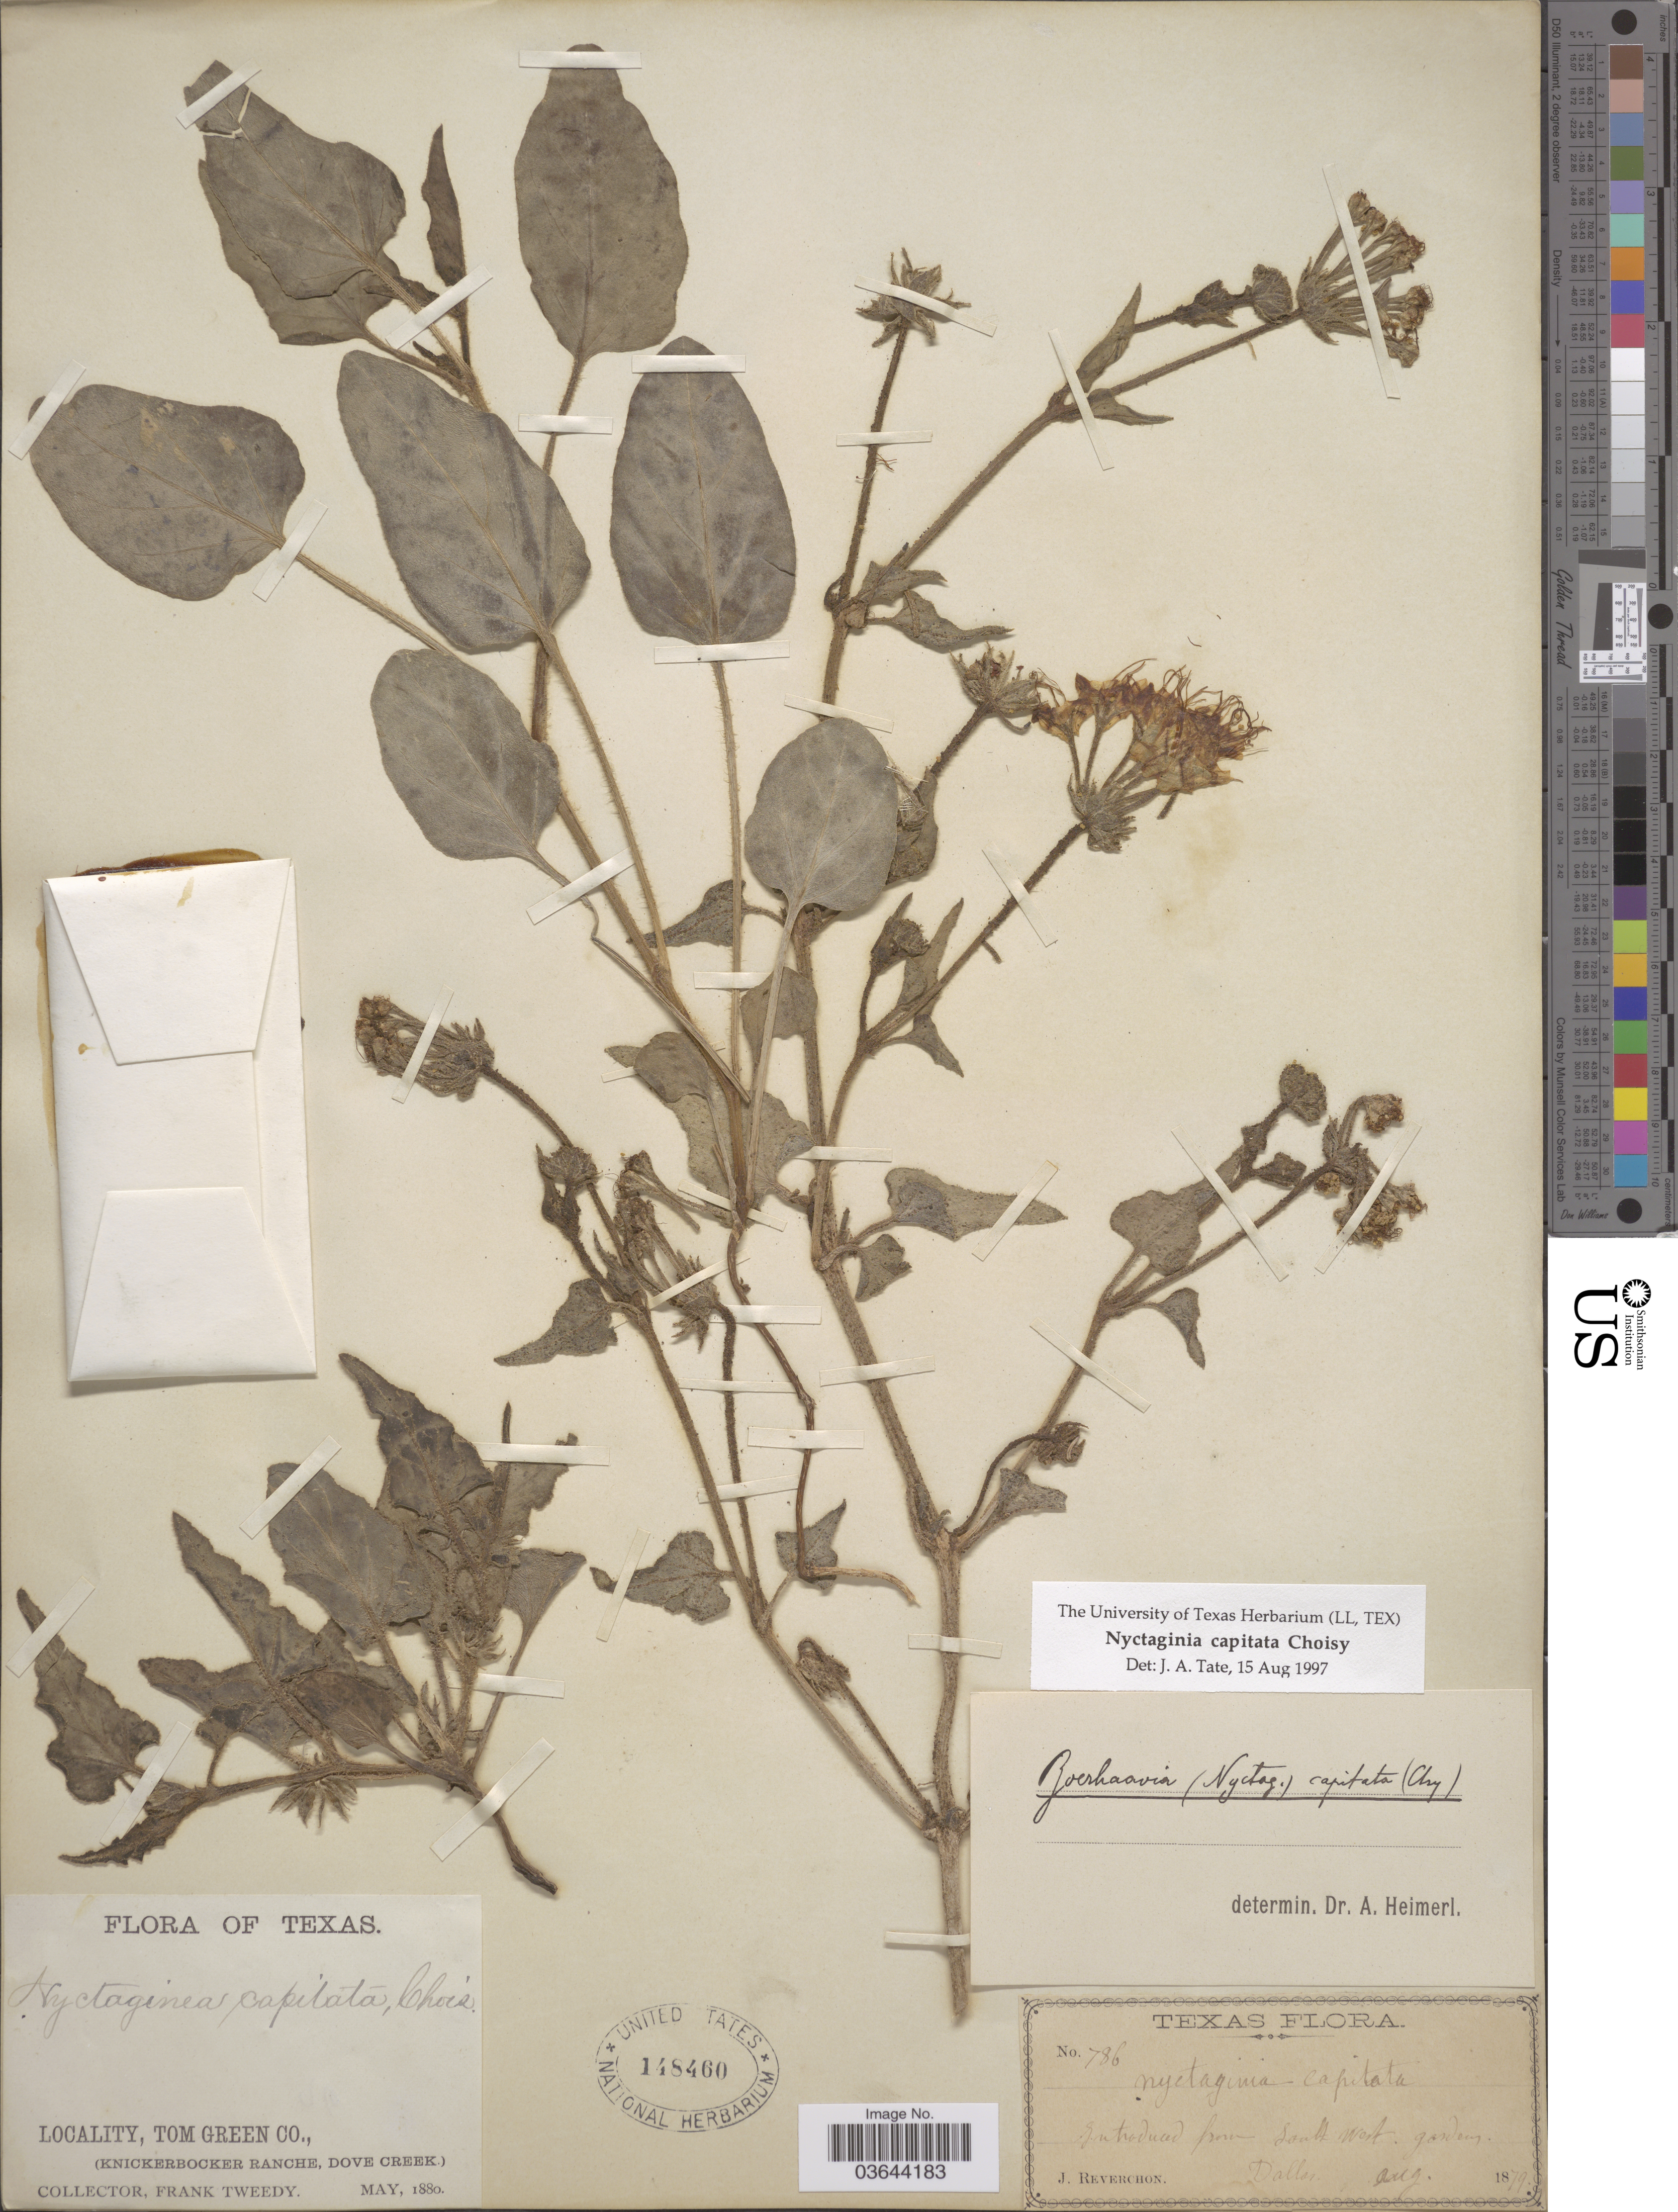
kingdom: Plantae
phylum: Tracheophyta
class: Magnoliopsida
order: Caryophyllales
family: Nyctaginaceae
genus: Nyctaginia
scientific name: Nyctaginia capitata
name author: Choisy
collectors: F. Tweedy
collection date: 1880-05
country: United States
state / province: Texas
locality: Tom Green Co., (Knickerbocker Ranche, Dove Creek).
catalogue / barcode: US 148460